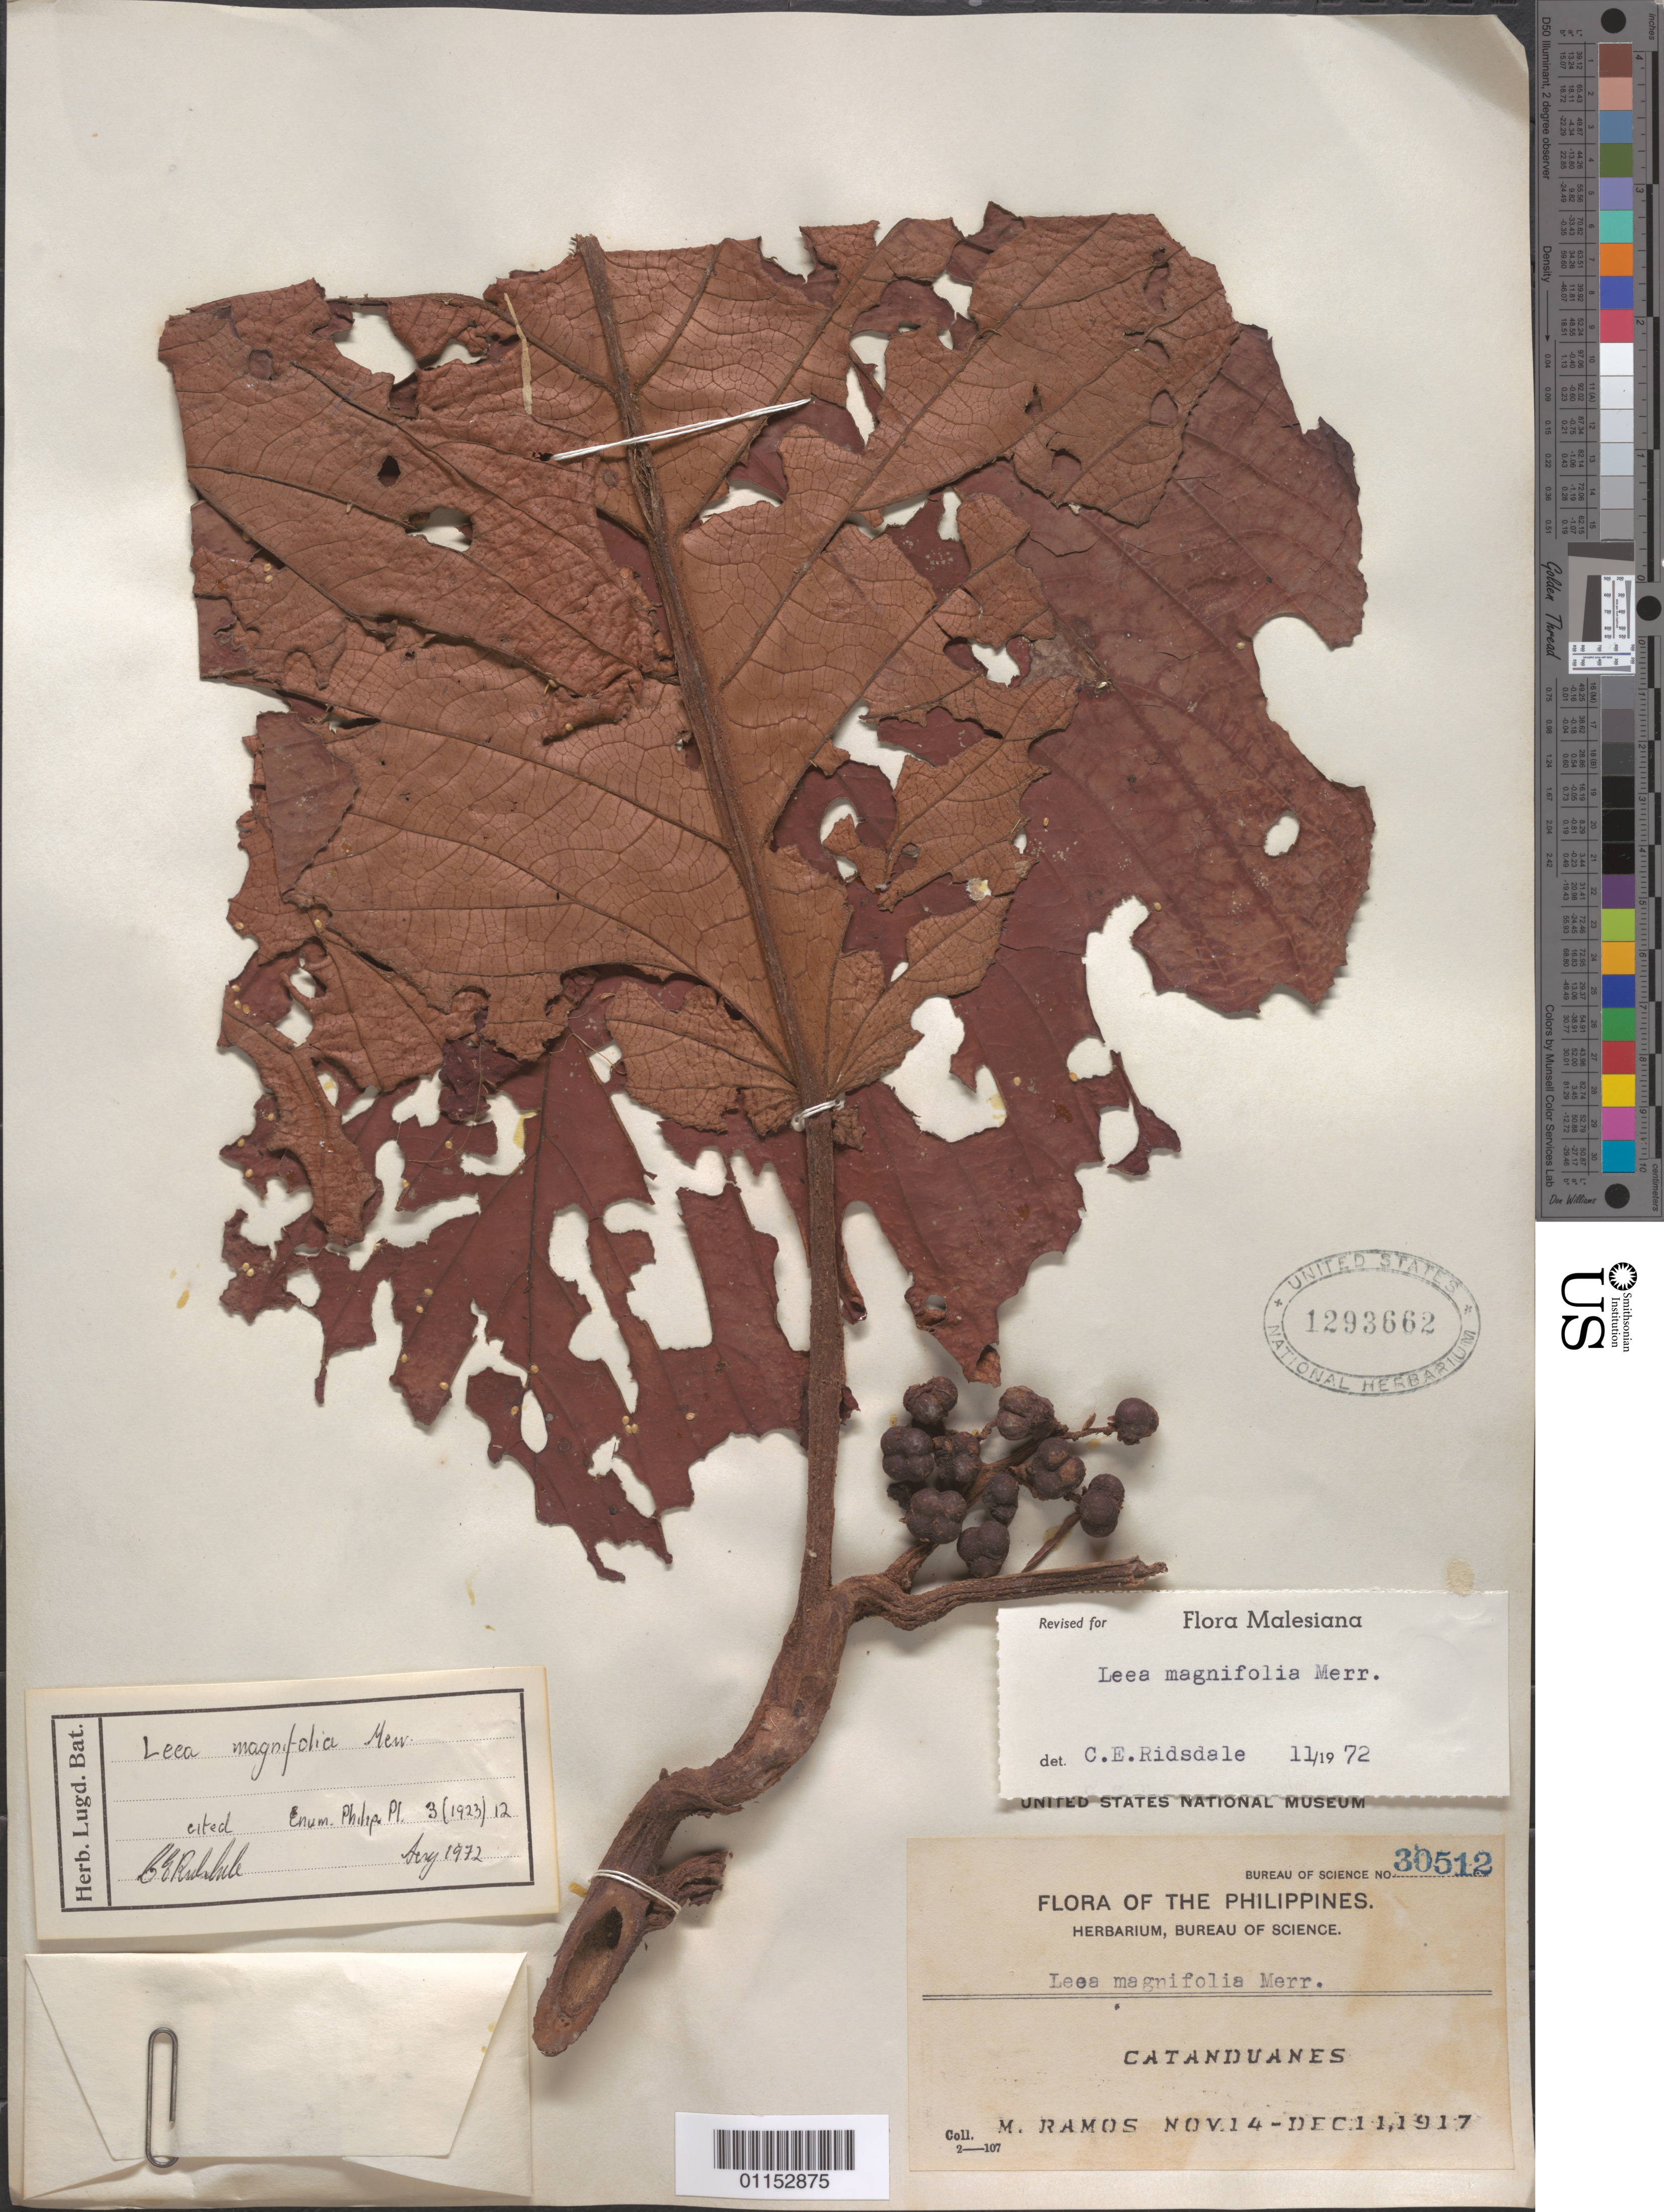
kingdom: Plantae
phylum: Tracheophyta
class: Magnoliopsida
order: Vitales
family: Vitaceae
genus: Leea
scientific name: Leea negrosensis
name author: Elmer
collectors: M. Ramos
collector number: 30512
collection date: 1917-11-14/1917-12-11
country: Philippines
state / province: Bicol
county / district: Catanduanes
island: Catanduanes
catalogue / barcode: US 1293662